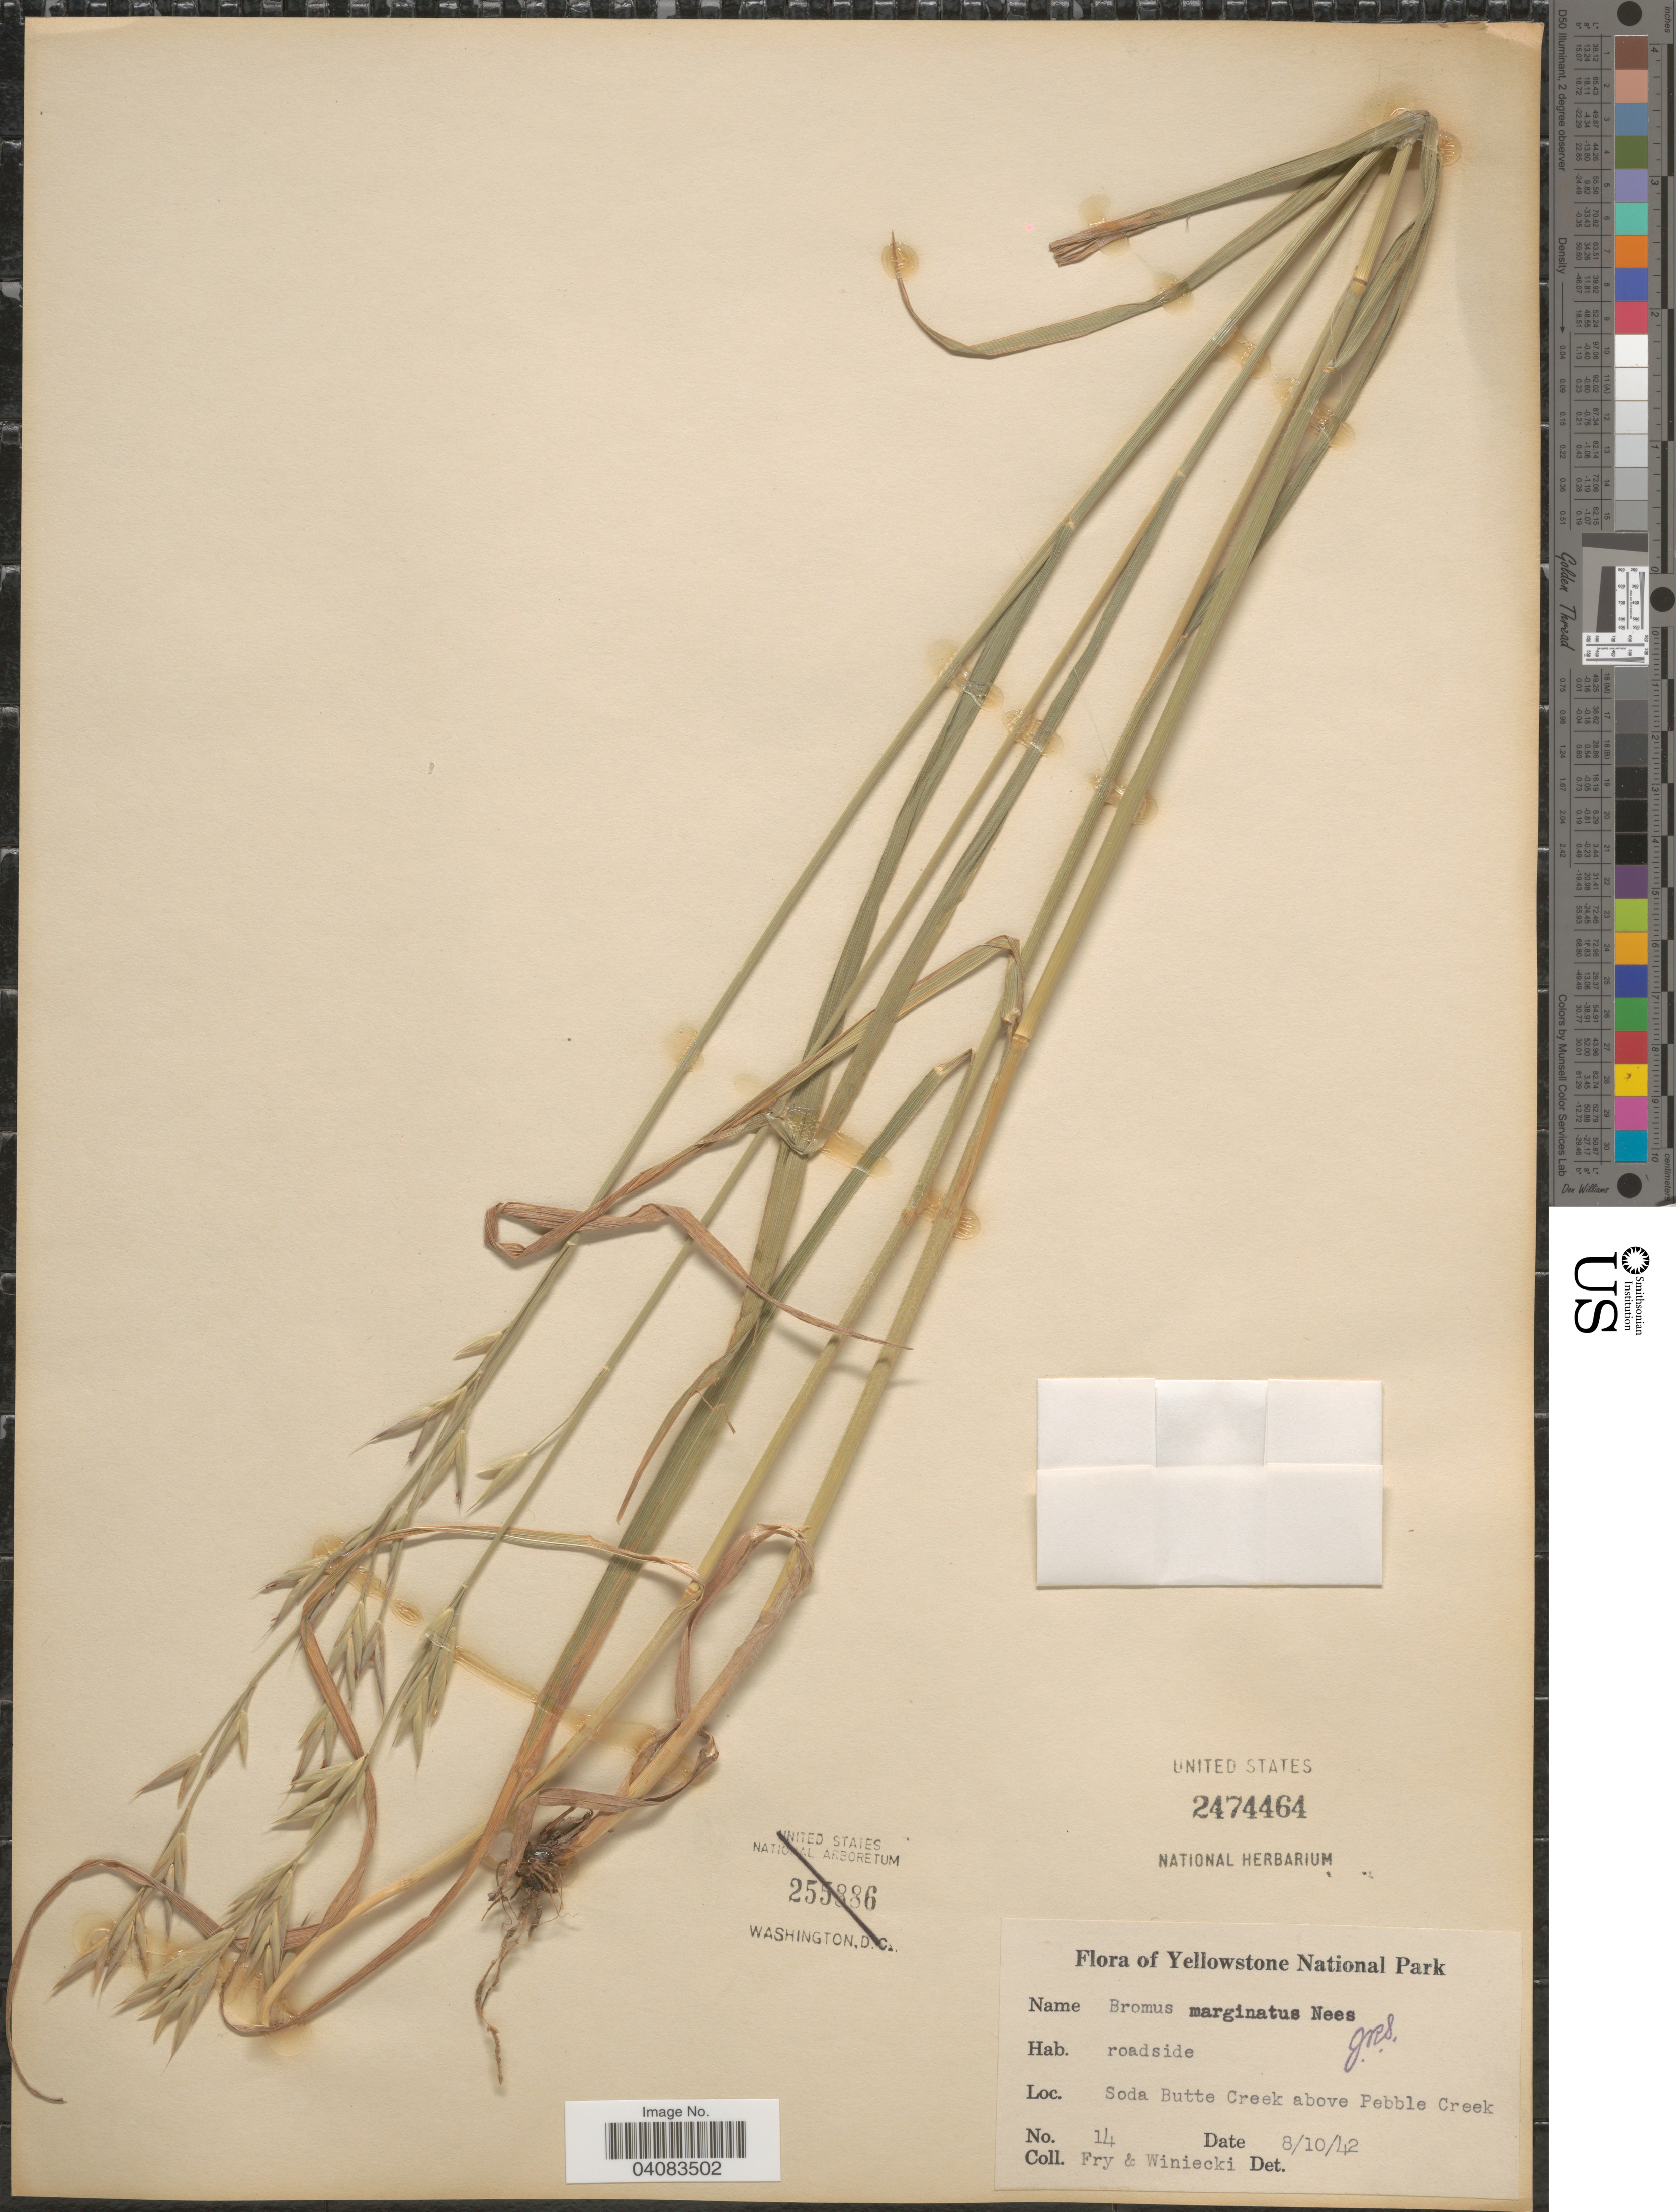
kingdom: Plantae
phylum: Tracheophyta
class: Liliopsida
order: Poales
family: Poaceae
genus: Bromus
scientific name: Bromus marginatus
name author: Nees ex Steud.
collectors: -. Fry & Winiecki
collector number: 14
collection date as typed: Transcribed d/m/y: 10/8/42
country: United States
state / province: Wyoming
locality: Yellowstone National Park. Soda Butte Creek above Pebble Creek.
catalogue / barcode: US 2474464